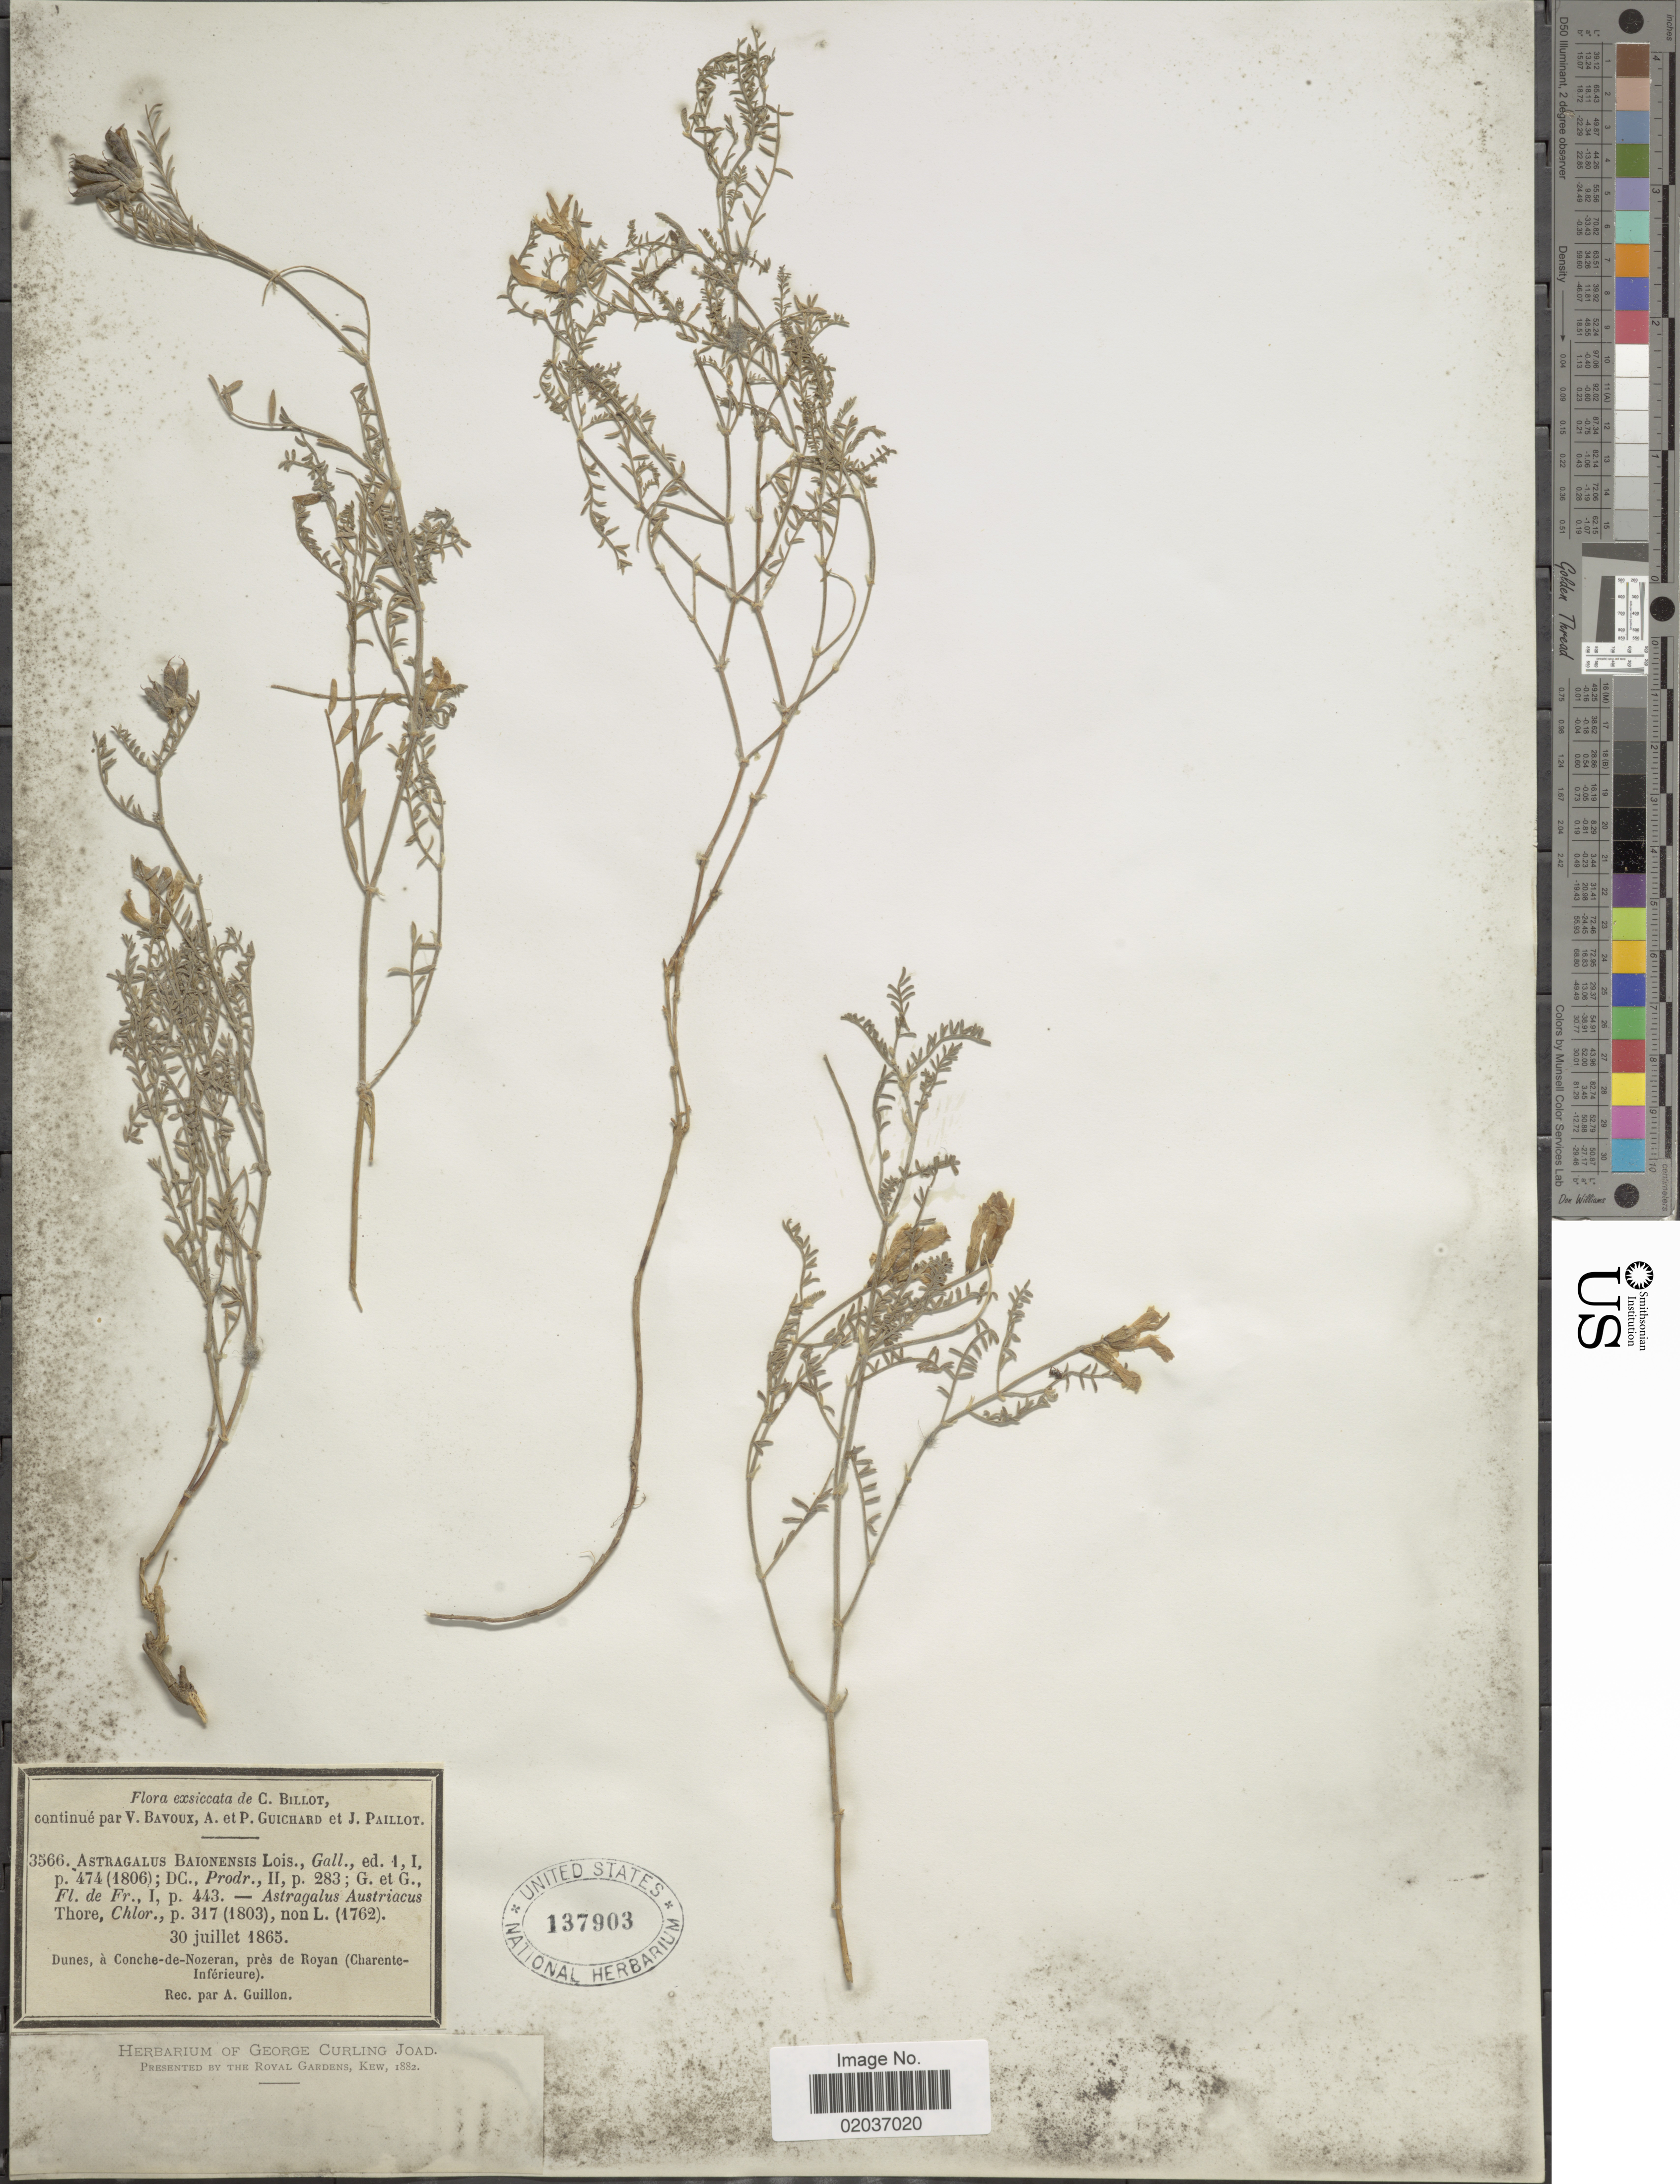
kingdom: Plantae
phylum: Tracheophyta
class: Magnoliopsida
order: Fabales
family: Fabaceae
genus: Astragalus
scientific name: Astragalus baionensis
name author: Loisel.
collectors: C. Billot, Bavoux, V., P. Guichard & J. Paillot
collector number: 3566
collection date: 1865-07-30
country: France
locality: Dunes, à Conche-de-Nozeran, près de Royan (Charente-Infèrieure)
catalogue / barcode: US 137903